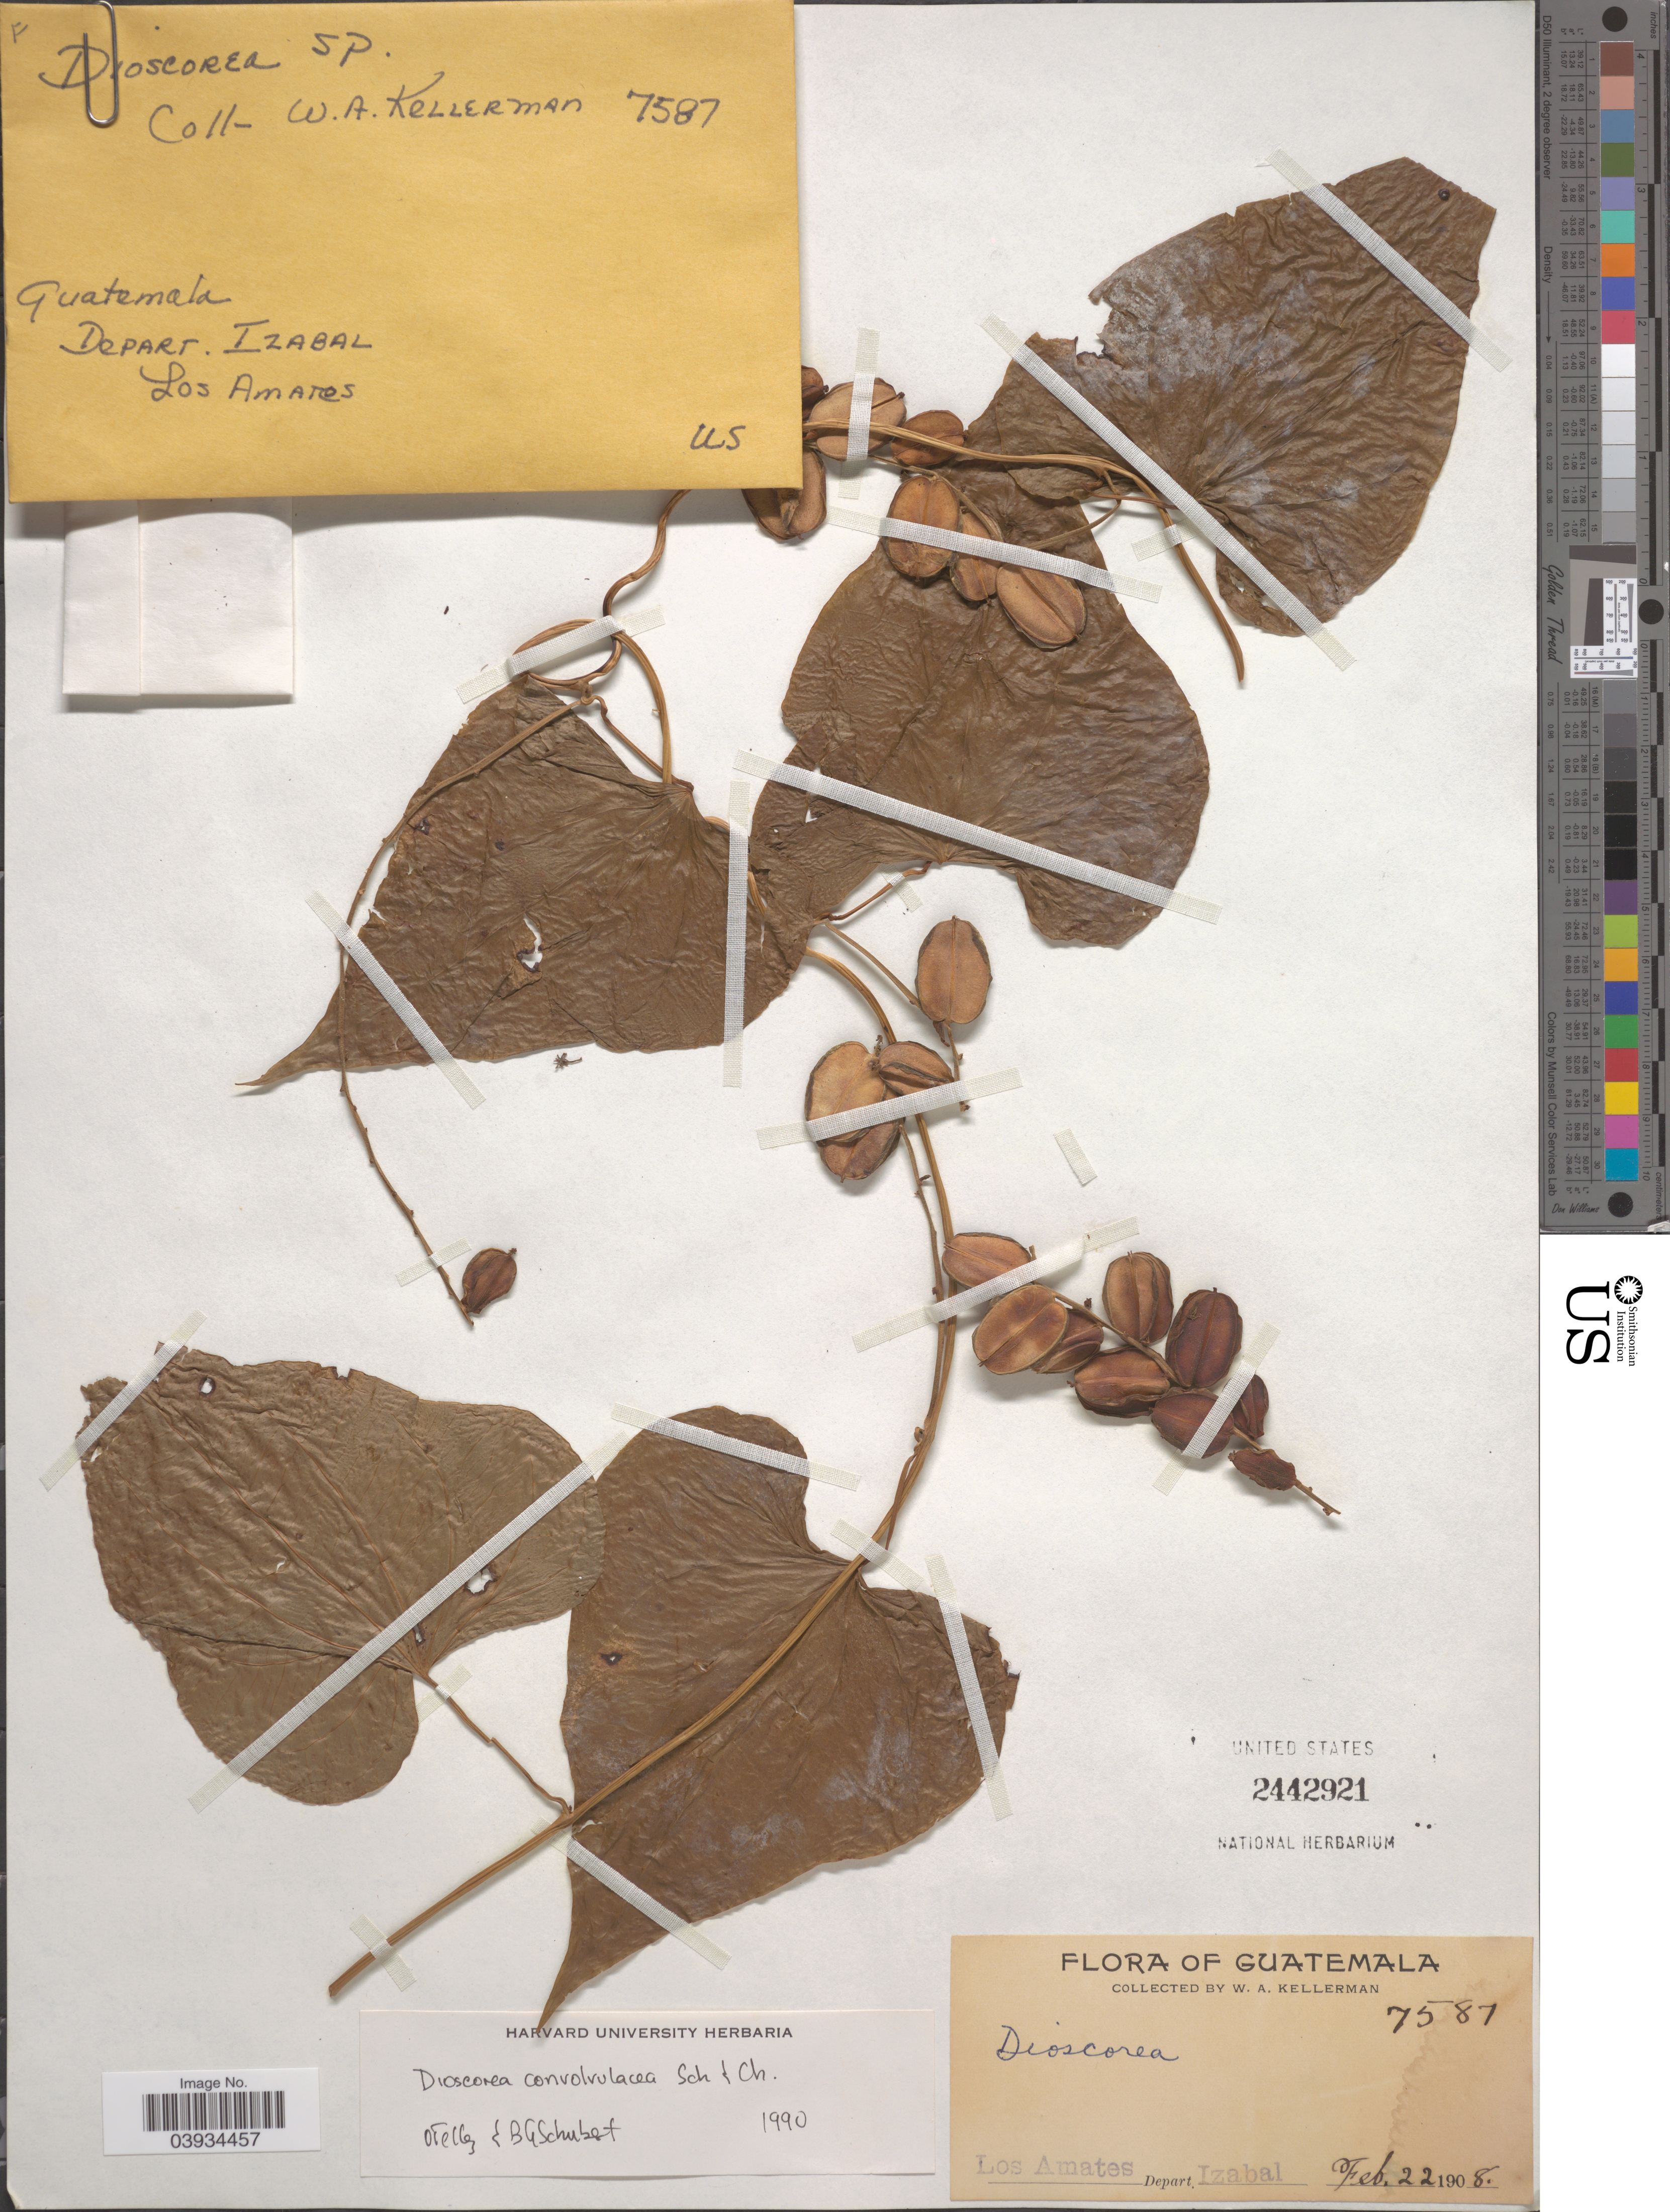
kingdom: Plantae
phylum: Tracheophyta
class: Liliopsida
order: Dioscoreales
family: Dioscoreaceae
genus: Dioscorea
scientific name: Dioscorea convolvulacea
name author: Schltdl. & Cham.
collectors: W. Kellerman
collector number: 7587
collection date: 1908-02-22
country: Guatemala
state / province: Izabal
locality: Los Amates, Depart. Izabal.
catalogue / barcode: US 2442921